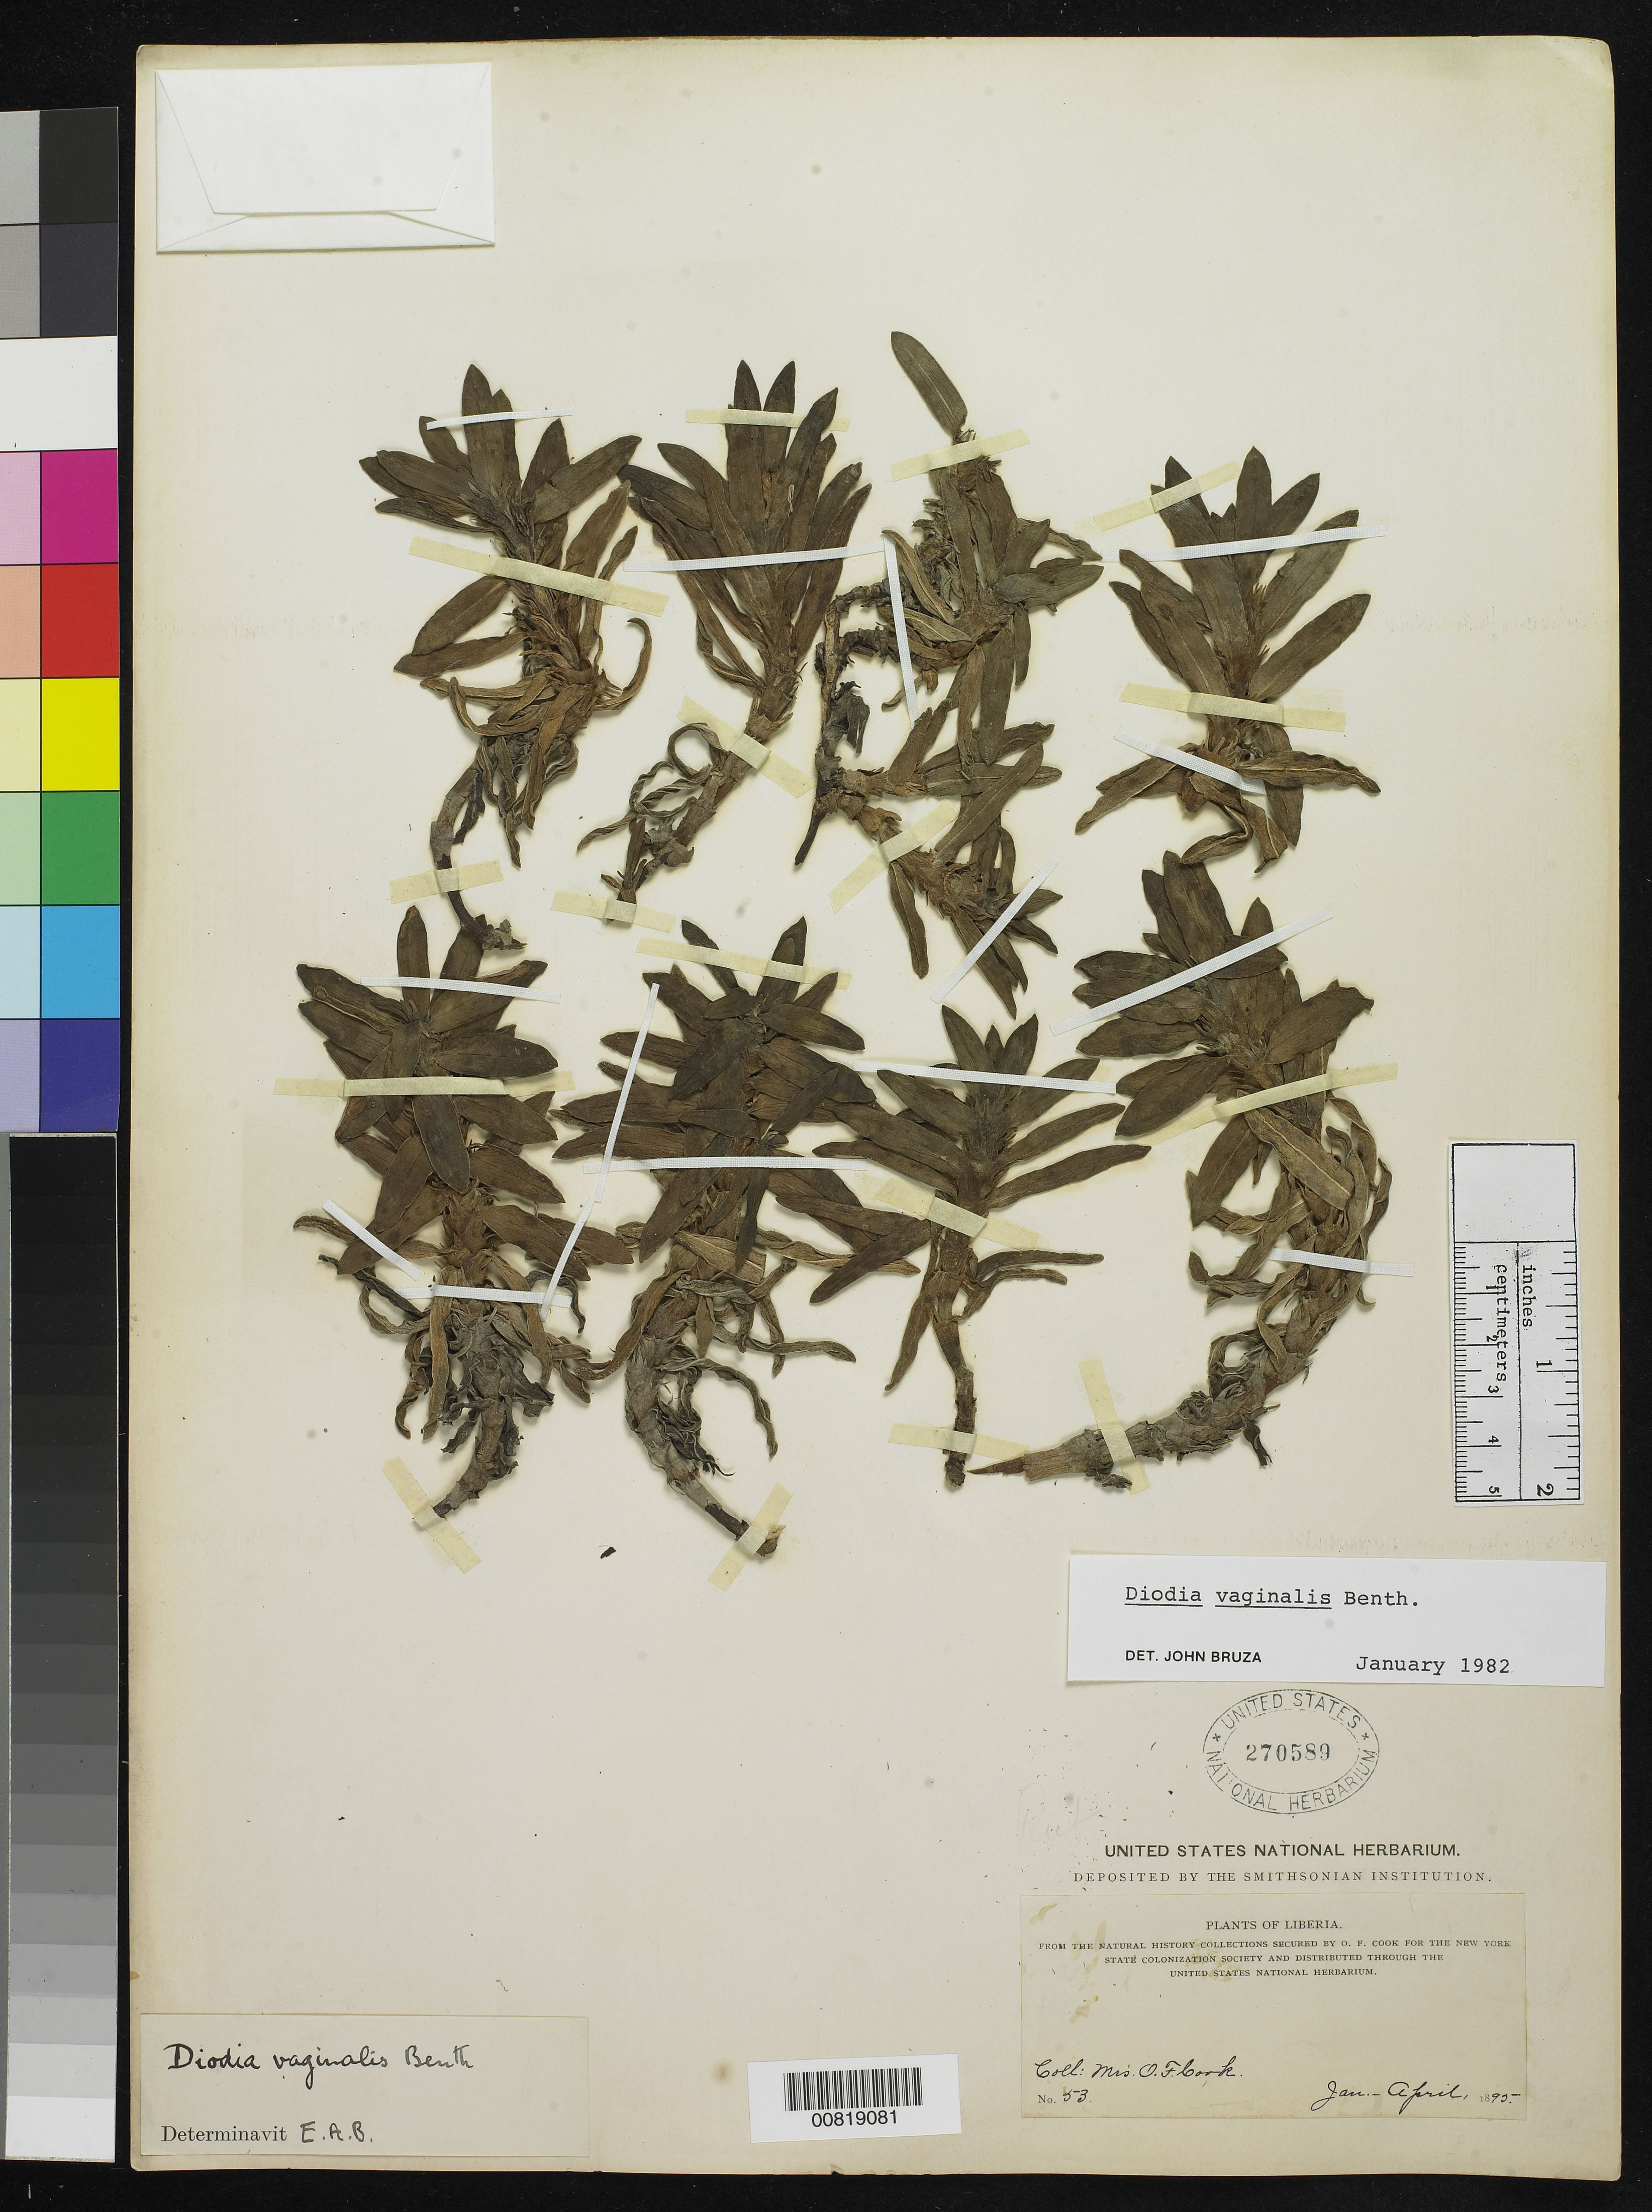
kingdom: Plantae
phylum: Tracheophyta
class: Magnoliopsida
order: Gentianales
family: Rubiaceae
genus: Diodia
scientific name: Diodia vaginalis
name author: Benth.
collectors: Alice C. Cook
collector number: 53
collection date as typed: Jan 1895 to -- Apr 1895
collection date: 1895-01/1895-04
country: Liberia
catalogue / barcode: US 270589